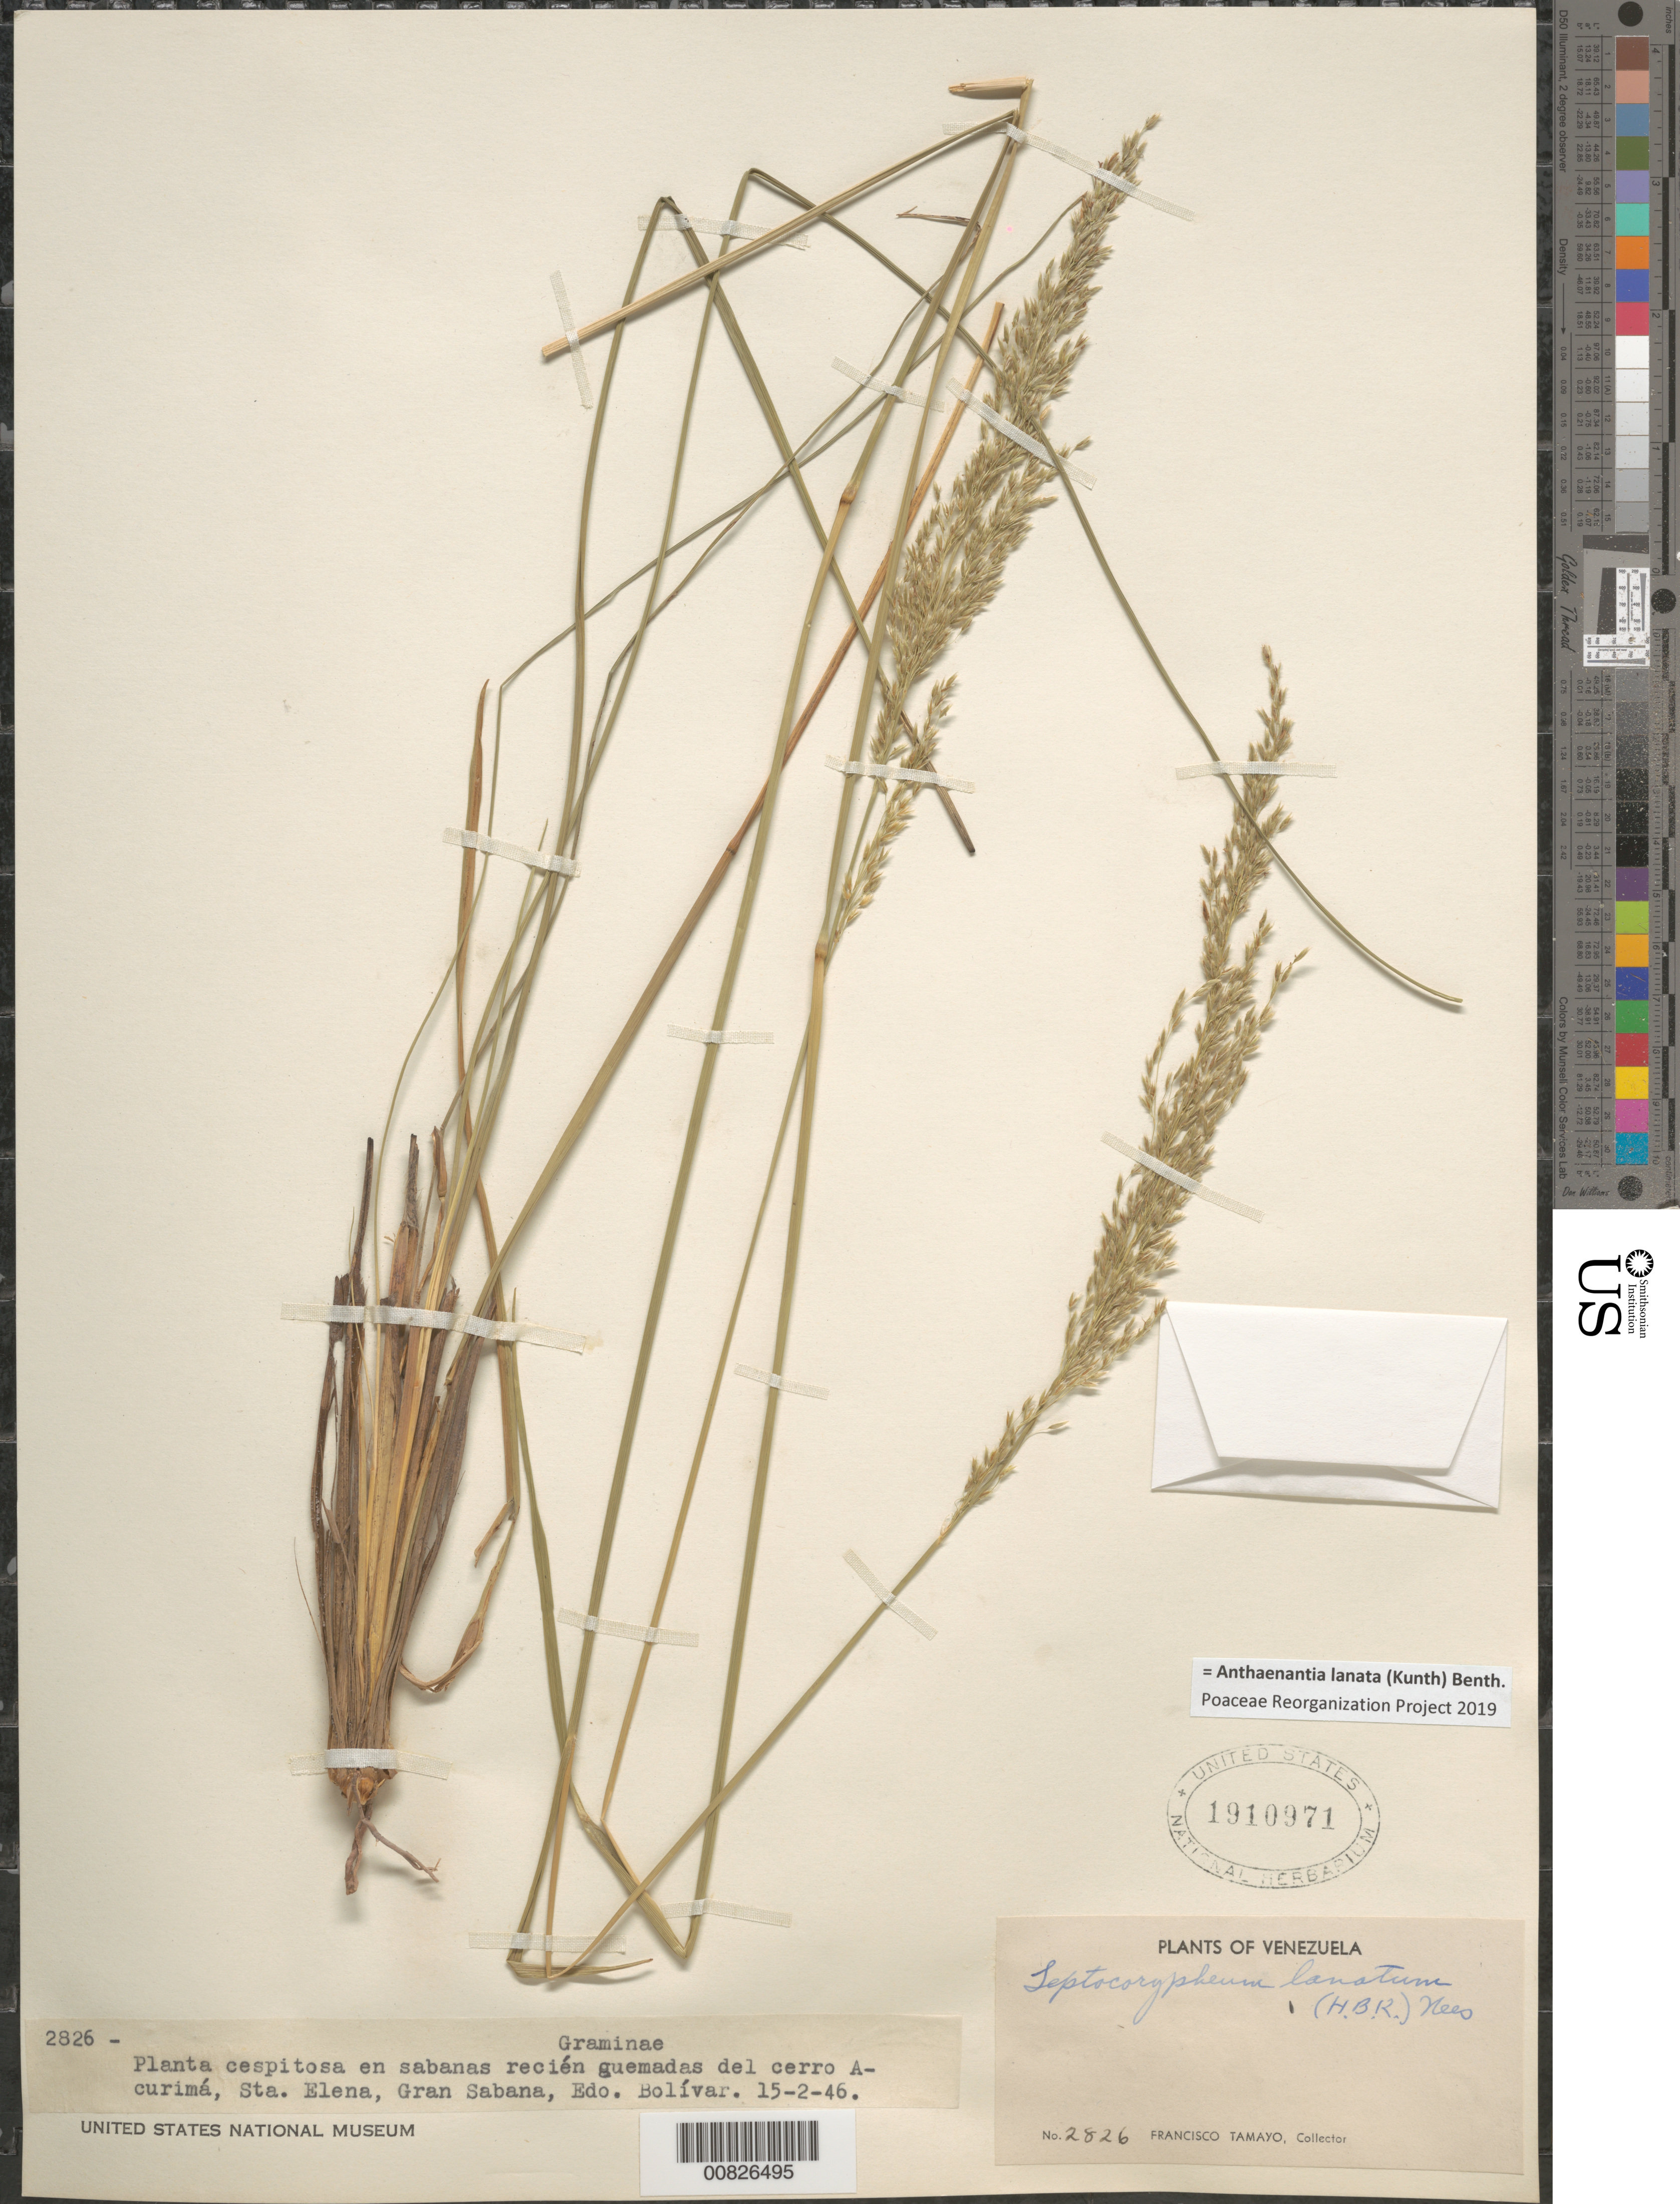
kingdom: Plantae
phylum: Tracheophyta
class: Liliopsida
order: Poales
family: Poaceae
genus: Leptocoryphium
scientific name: Leptocoryphium lanatum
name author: (Kunth) Nees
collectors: F. Tamayo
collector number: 2826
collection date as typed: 15-Feb-46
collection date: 1946-02-15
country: Venezuela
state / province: Bolívar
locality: Gran Sabana, Sta. Elena, Cerro de Acurimá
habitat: Sabanas recien guemadas del cerro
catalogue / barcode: US 1910971